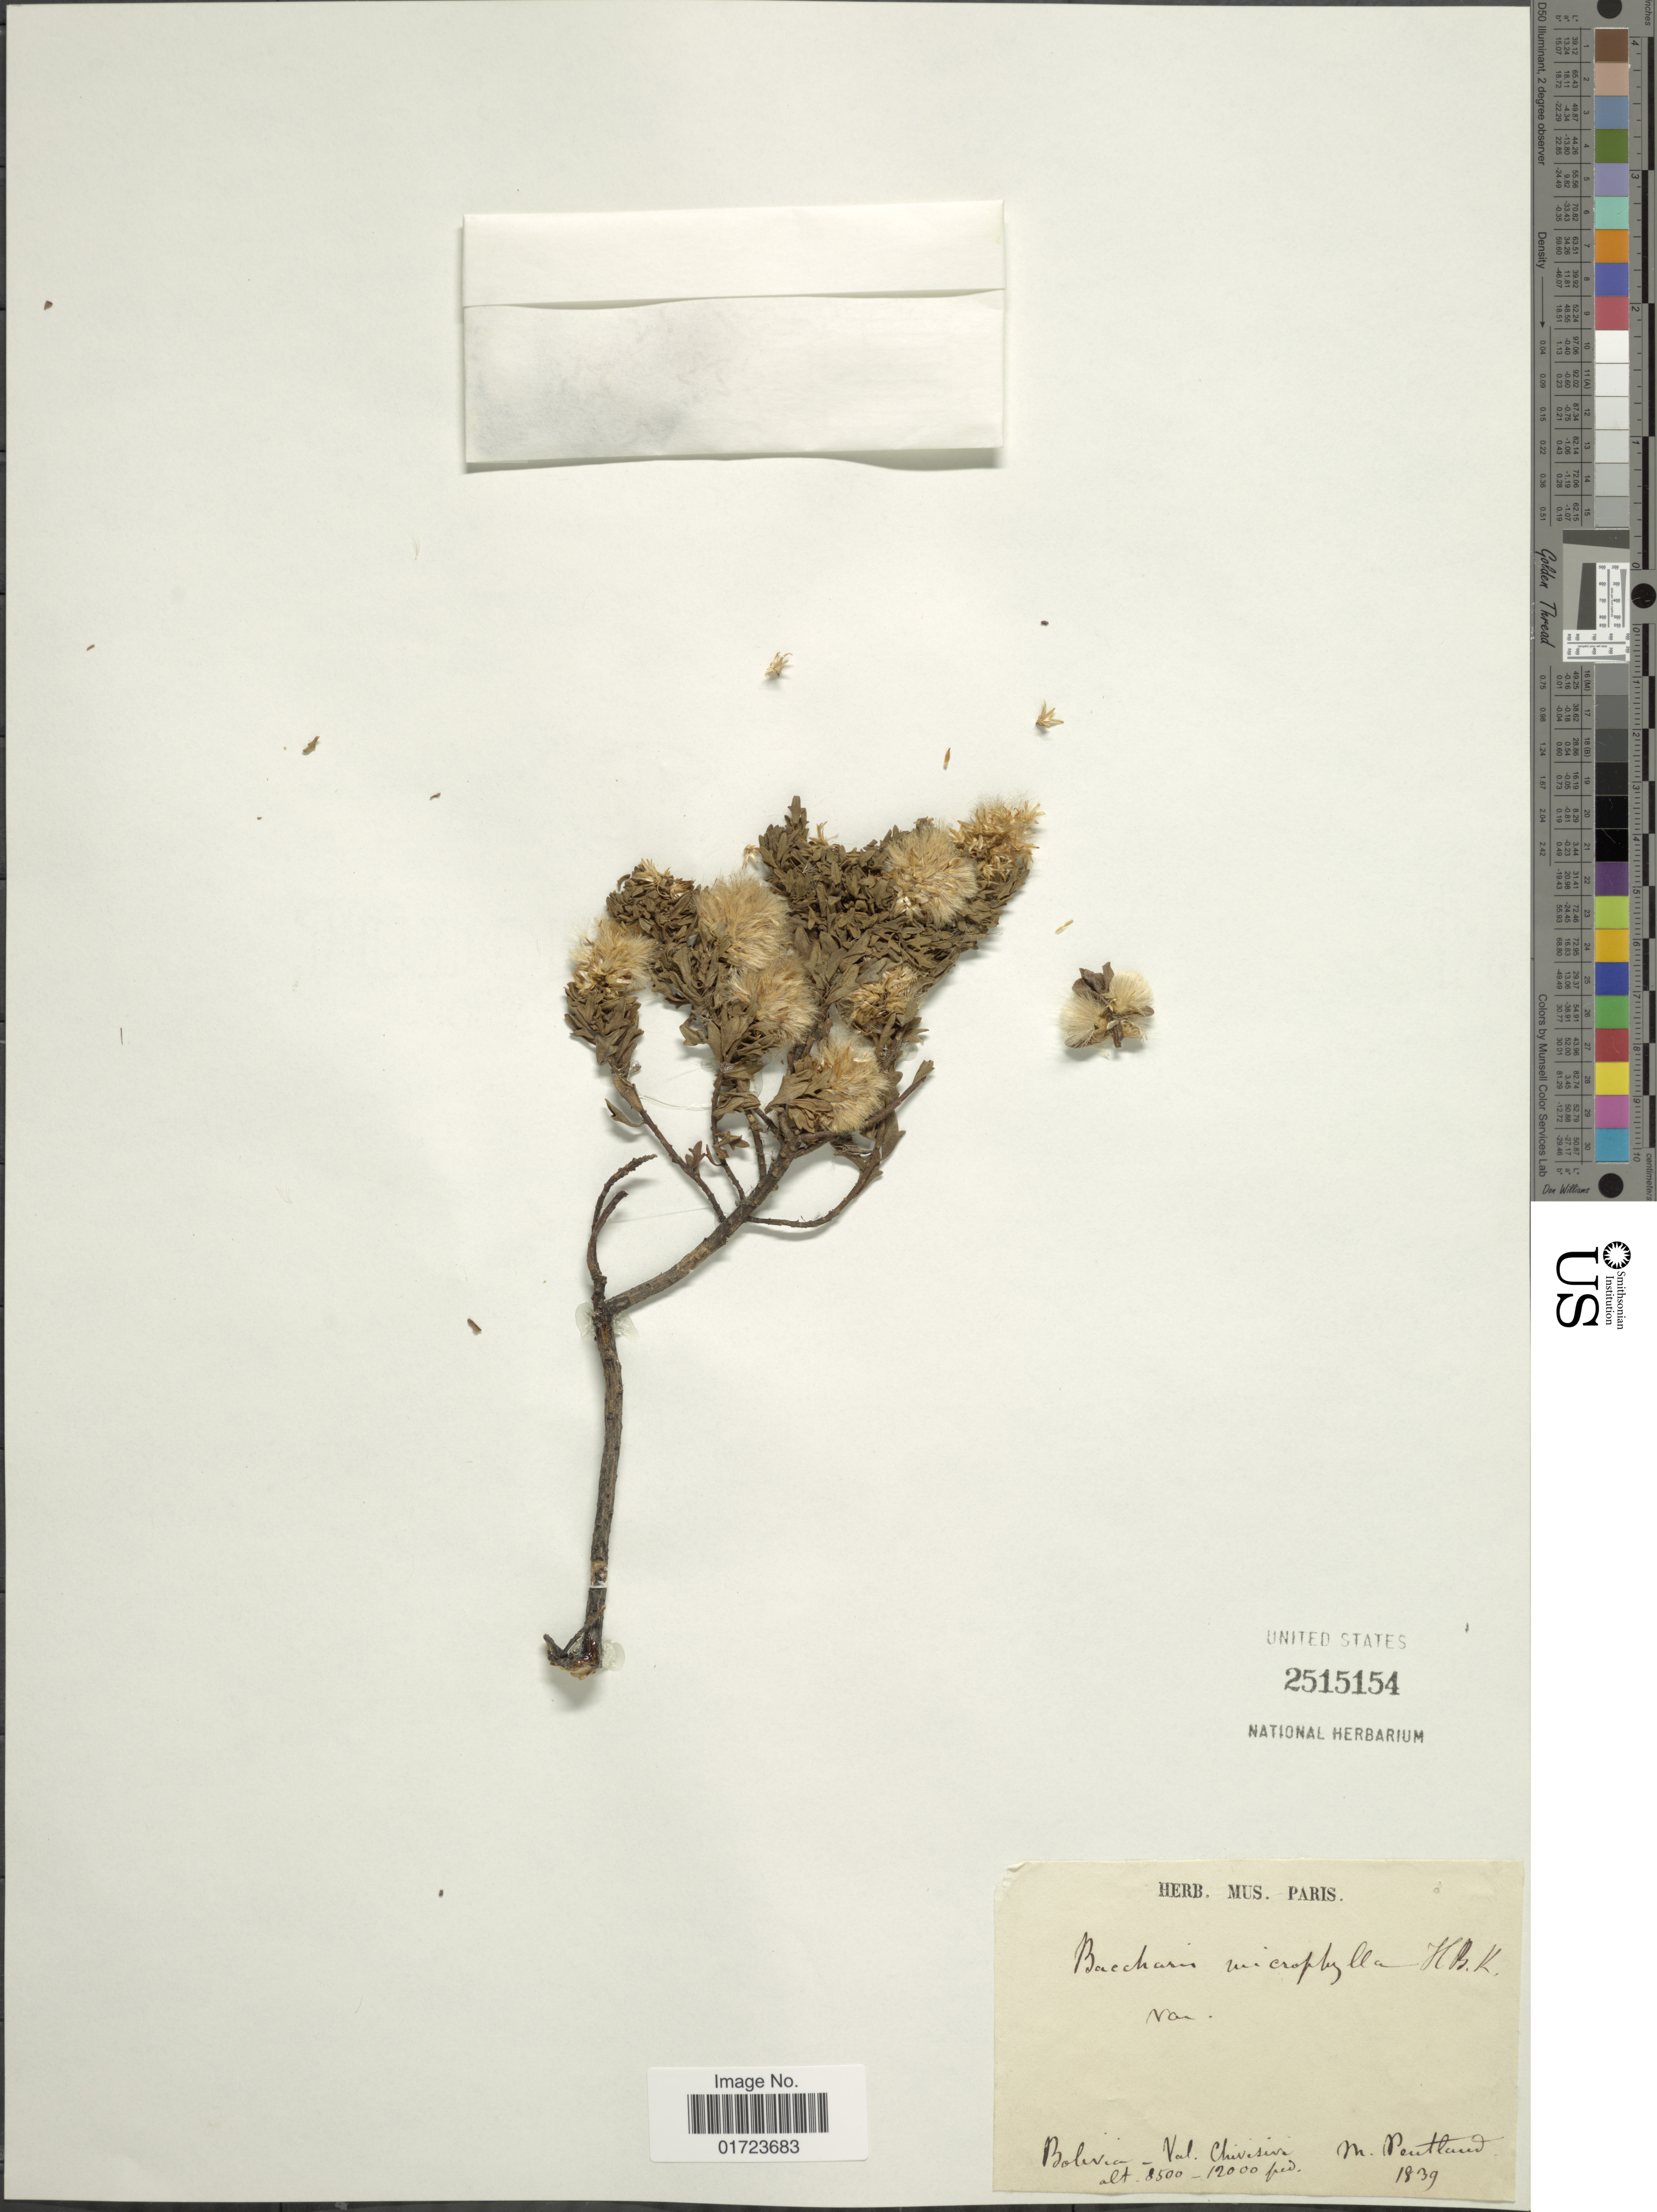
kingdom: Plantae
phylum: Tracheophyta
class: Magnoliopsida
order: Asterales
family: Asteraceae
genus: Baccharis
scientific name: Baccharis tola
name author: Phil.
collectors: M. Pentland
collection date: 1839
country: Bolivia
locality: Bolivia - Val. Chibesira.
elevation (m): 2591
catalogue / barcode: US 2515154